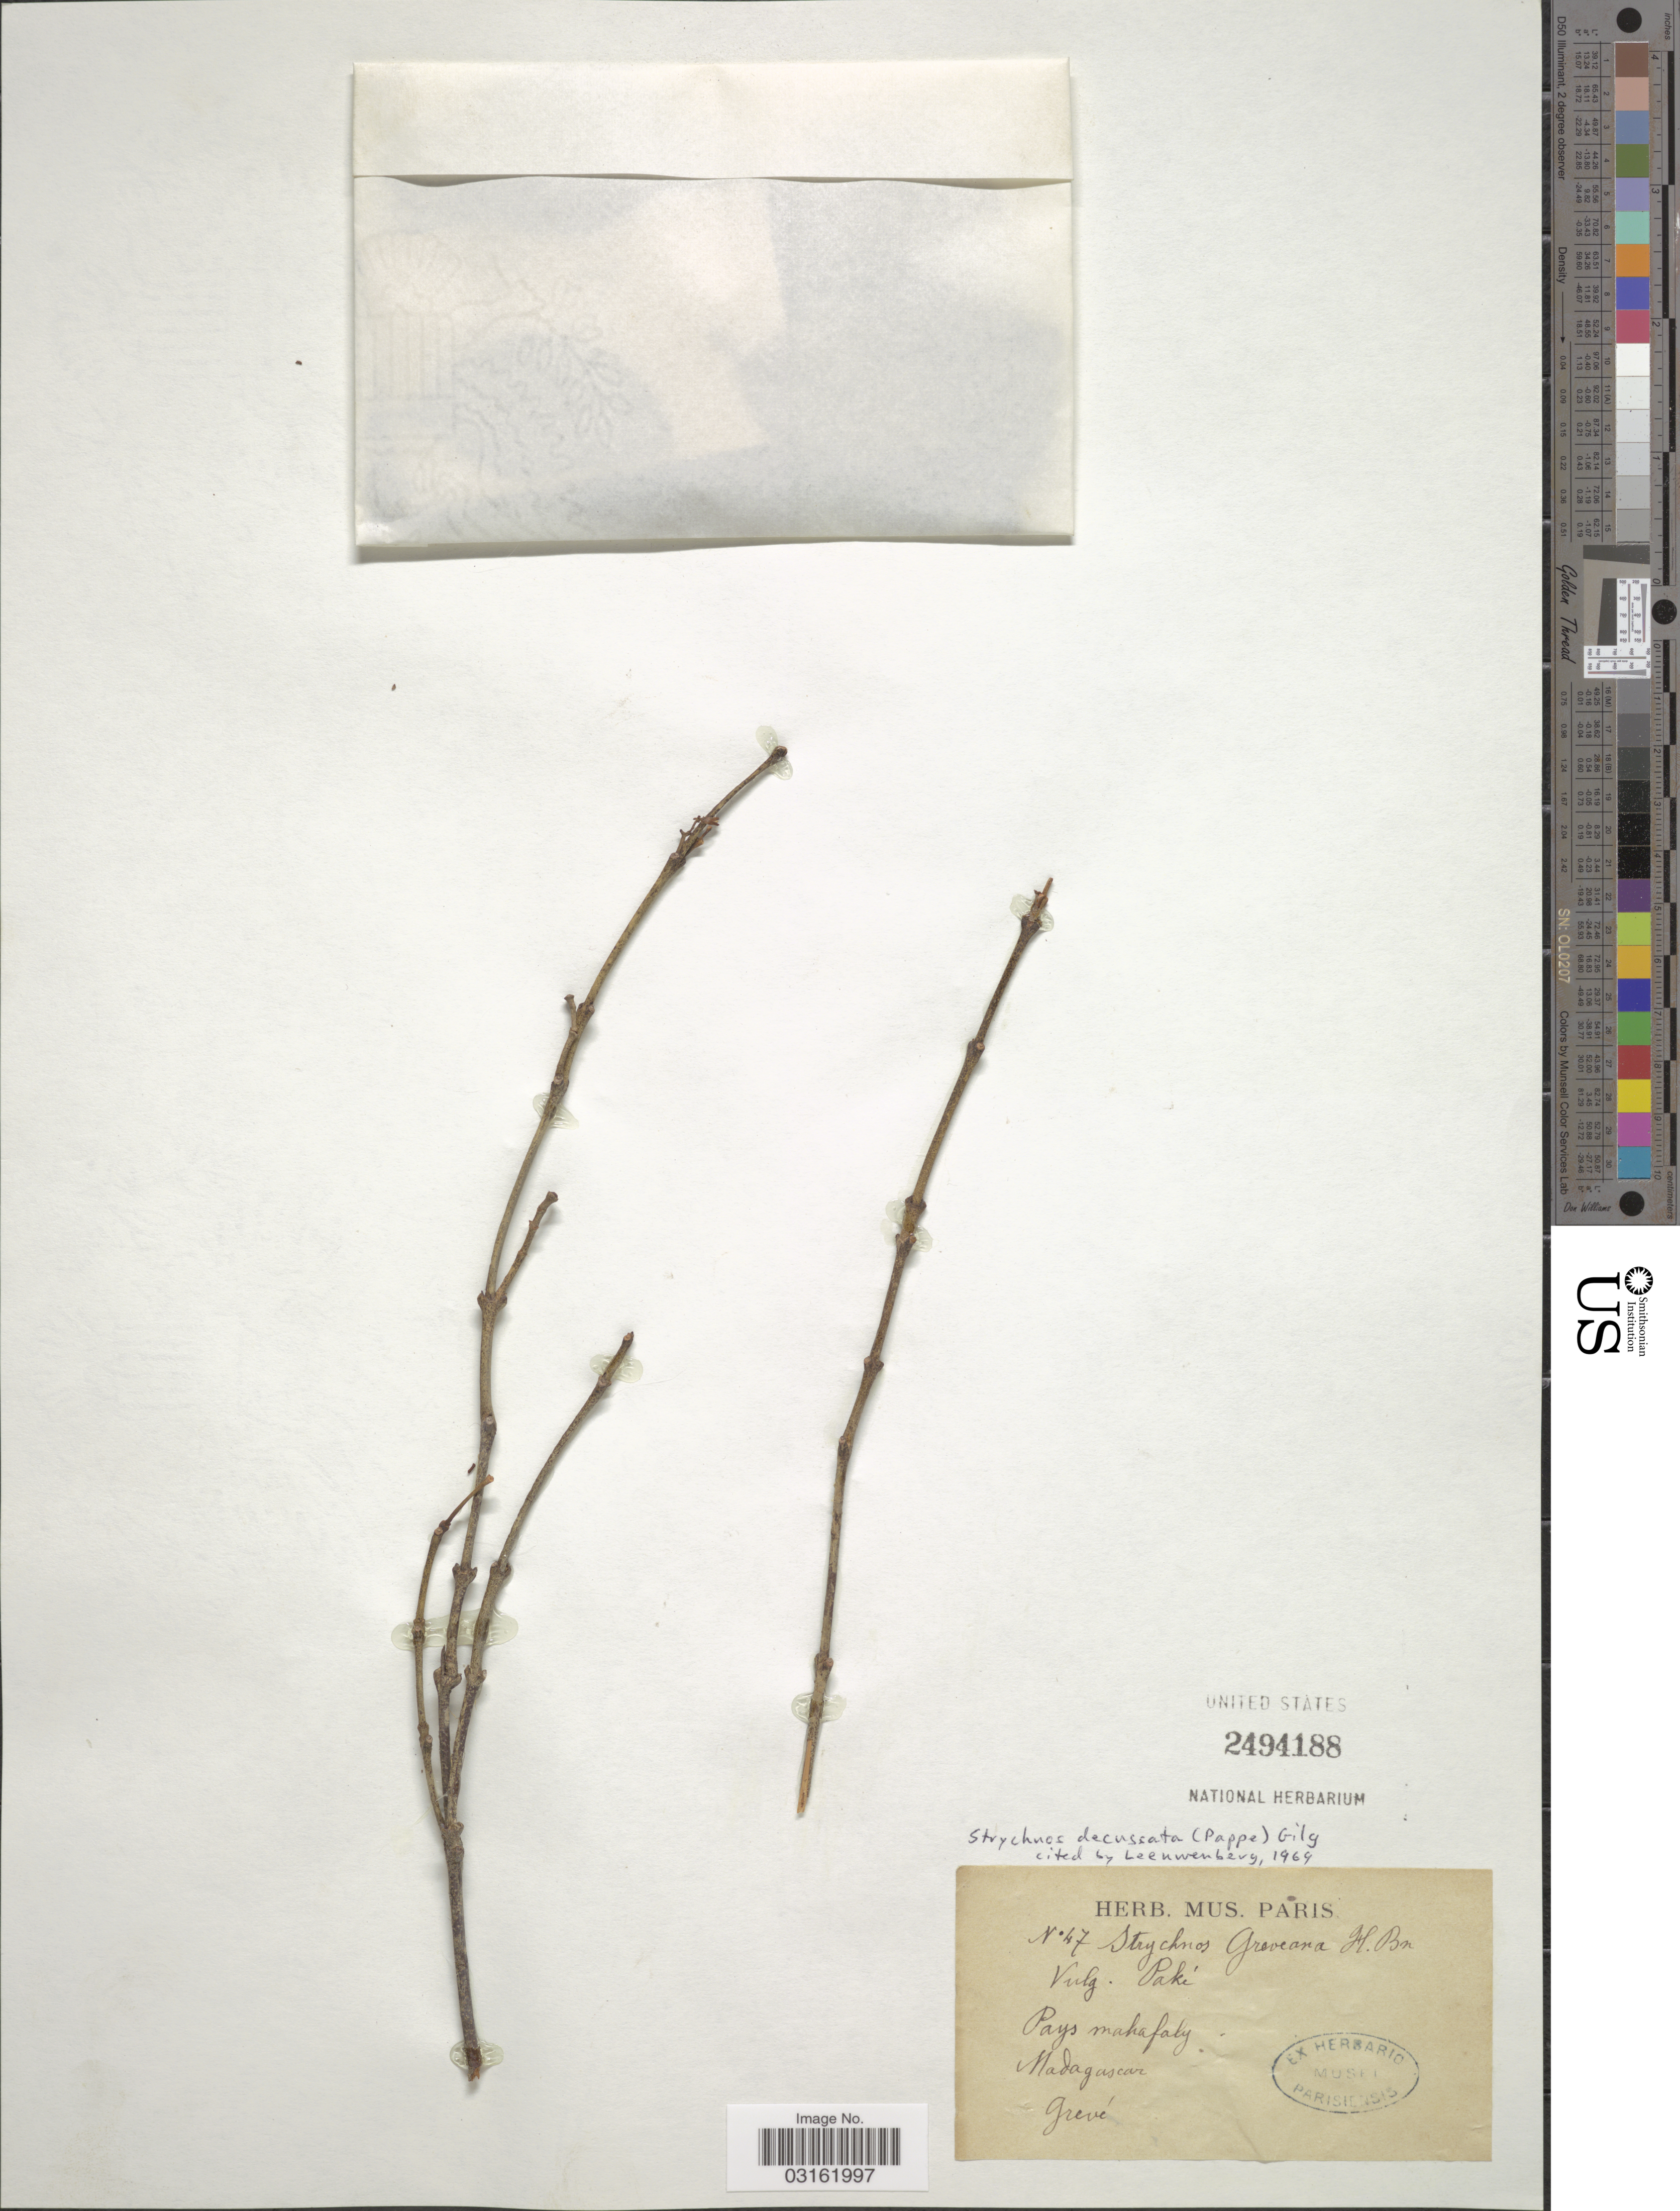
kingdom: Plantae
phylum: Tracheophyta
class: Magnoliopsida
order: Gentianales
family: Loganiaceae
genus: Strychnos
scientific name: Strychnos decussata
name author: (Pappe) Gilg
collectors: -. Grevé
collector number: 47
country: Madagascar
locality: Pays mahafaly.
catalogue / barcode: US 2494188